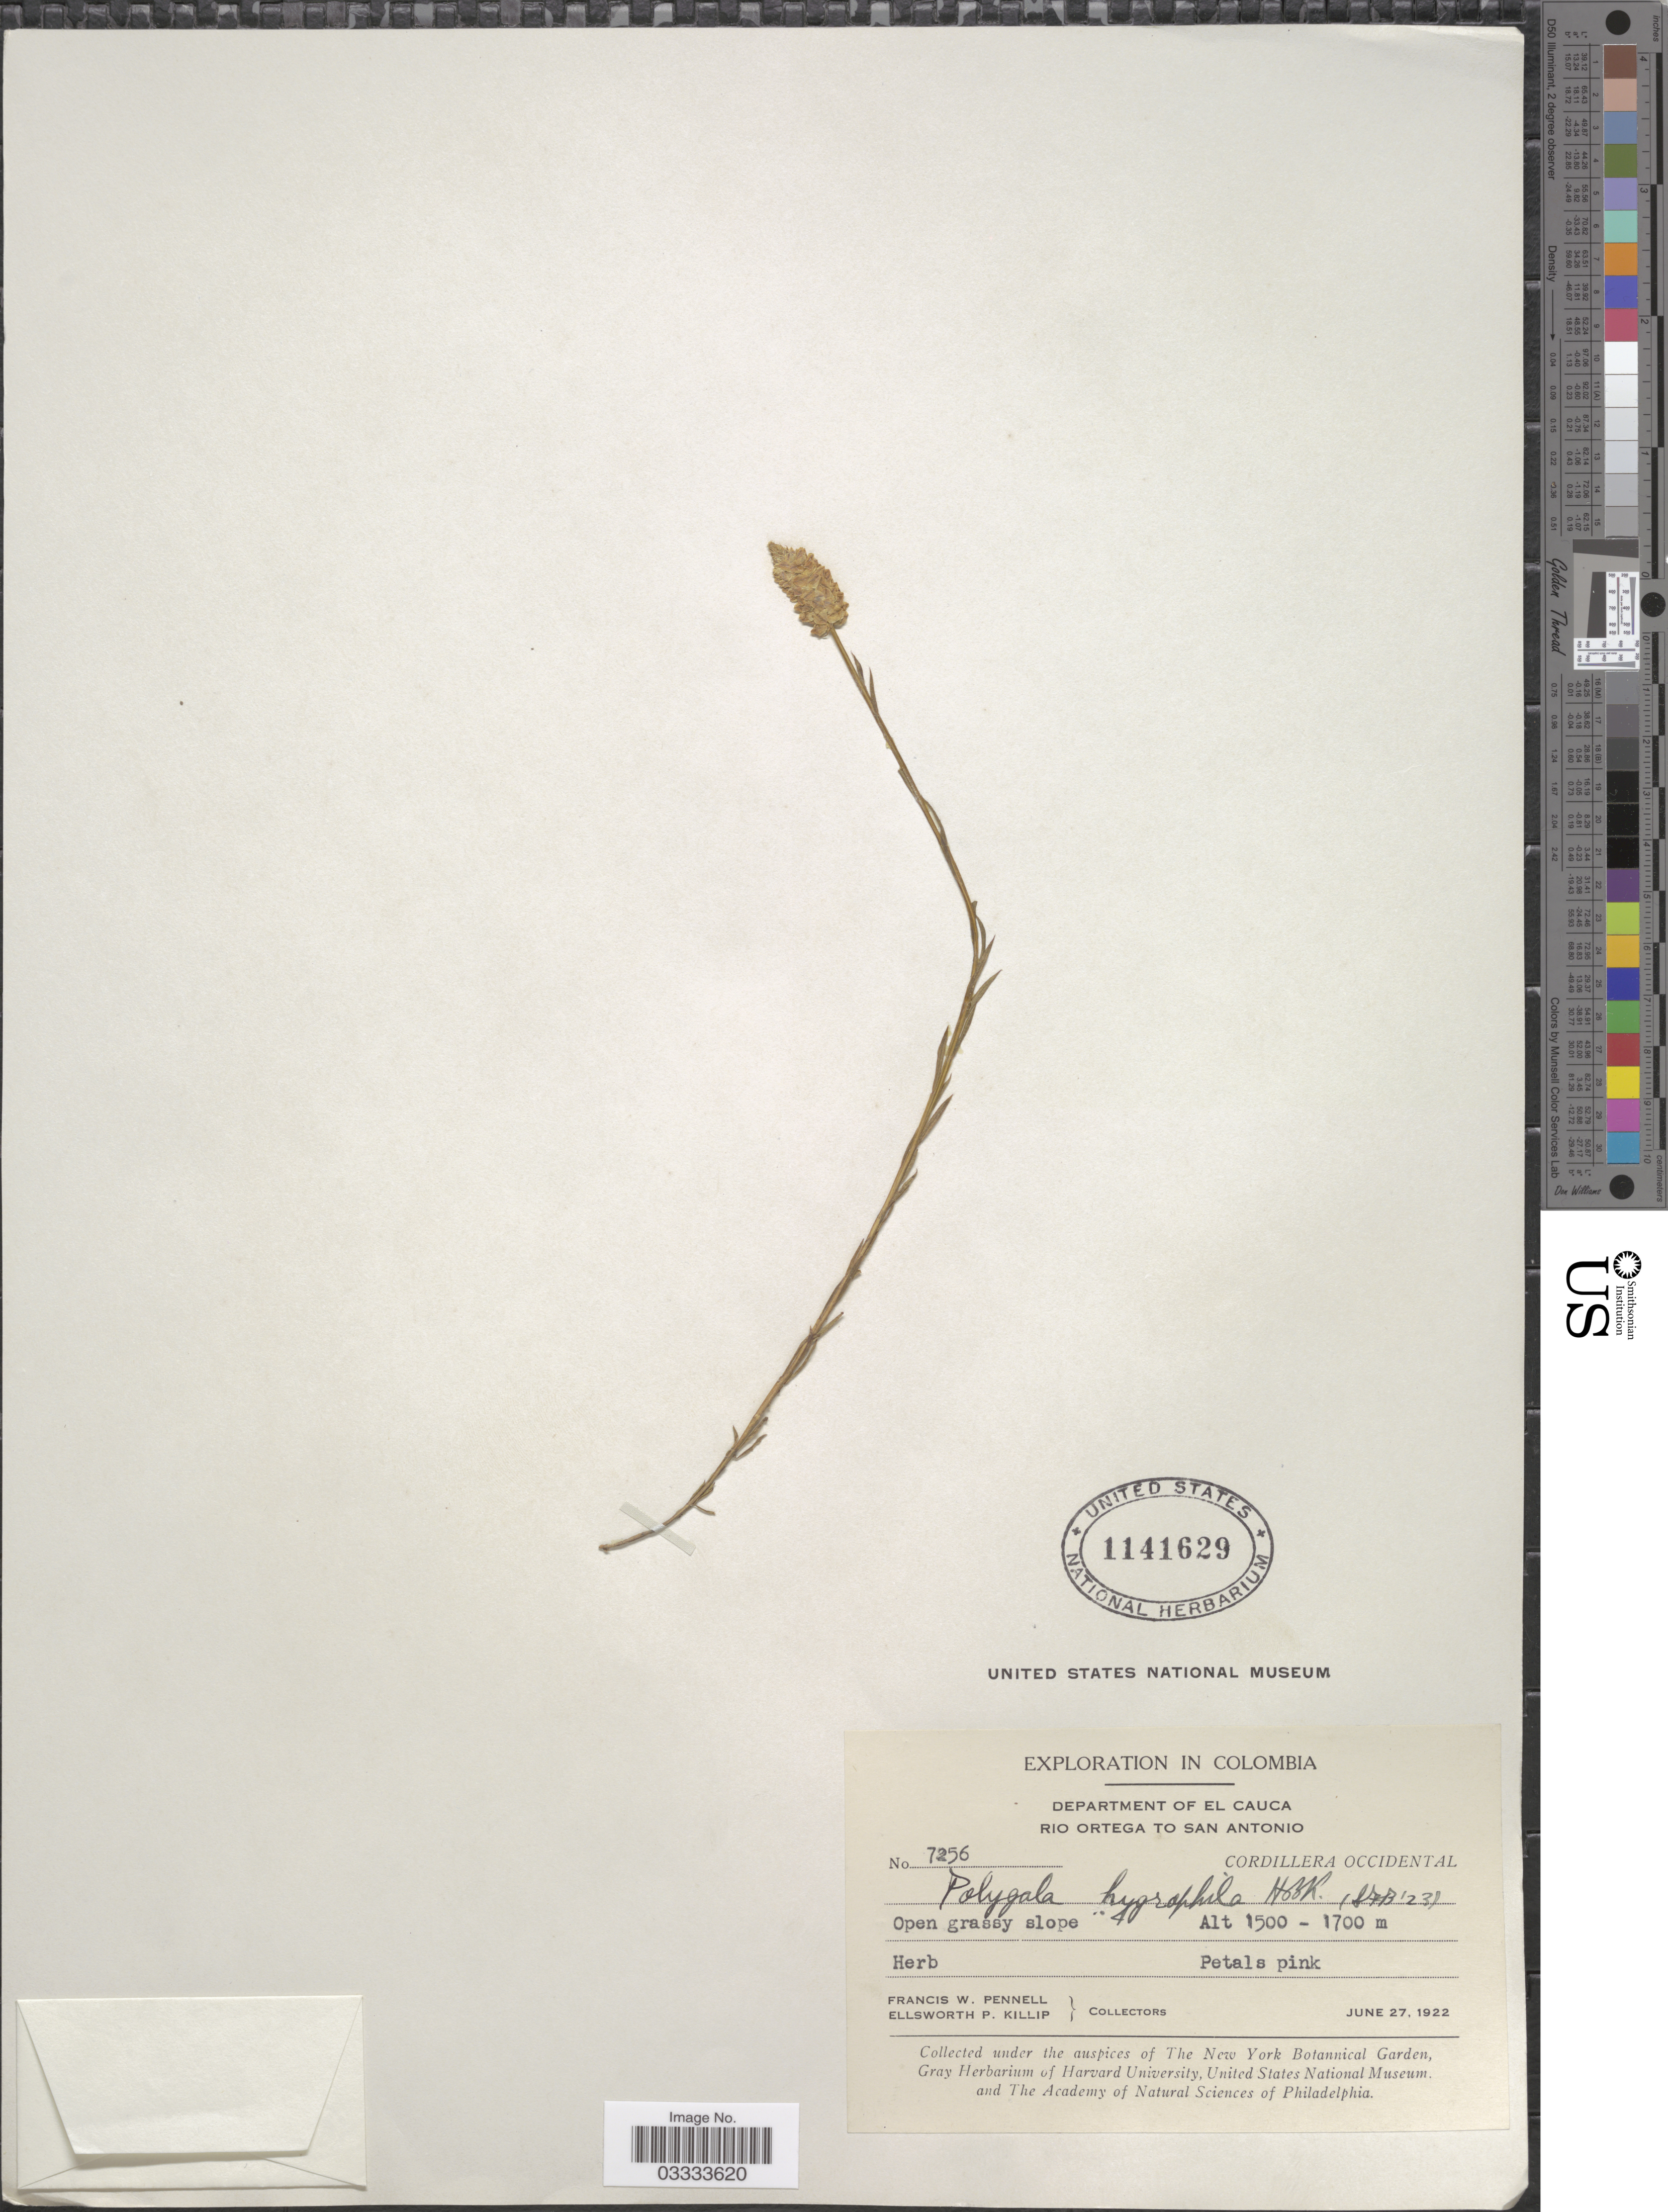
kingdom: Plantae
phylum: Tracheophyta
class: Magnoliopsida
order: Fabales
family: Polygalaceae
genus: Polygala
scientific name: Polygala hygrophila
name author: Kunth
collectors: F. W. Pennell & E. P. Killip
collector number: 7256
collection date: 1922-06-27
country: Colombia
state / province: Cauca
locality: Department of El Cauca. Rio Ortega to San Antonio. Cordillera Occidental.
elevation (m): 1500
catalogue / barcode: US 1141629